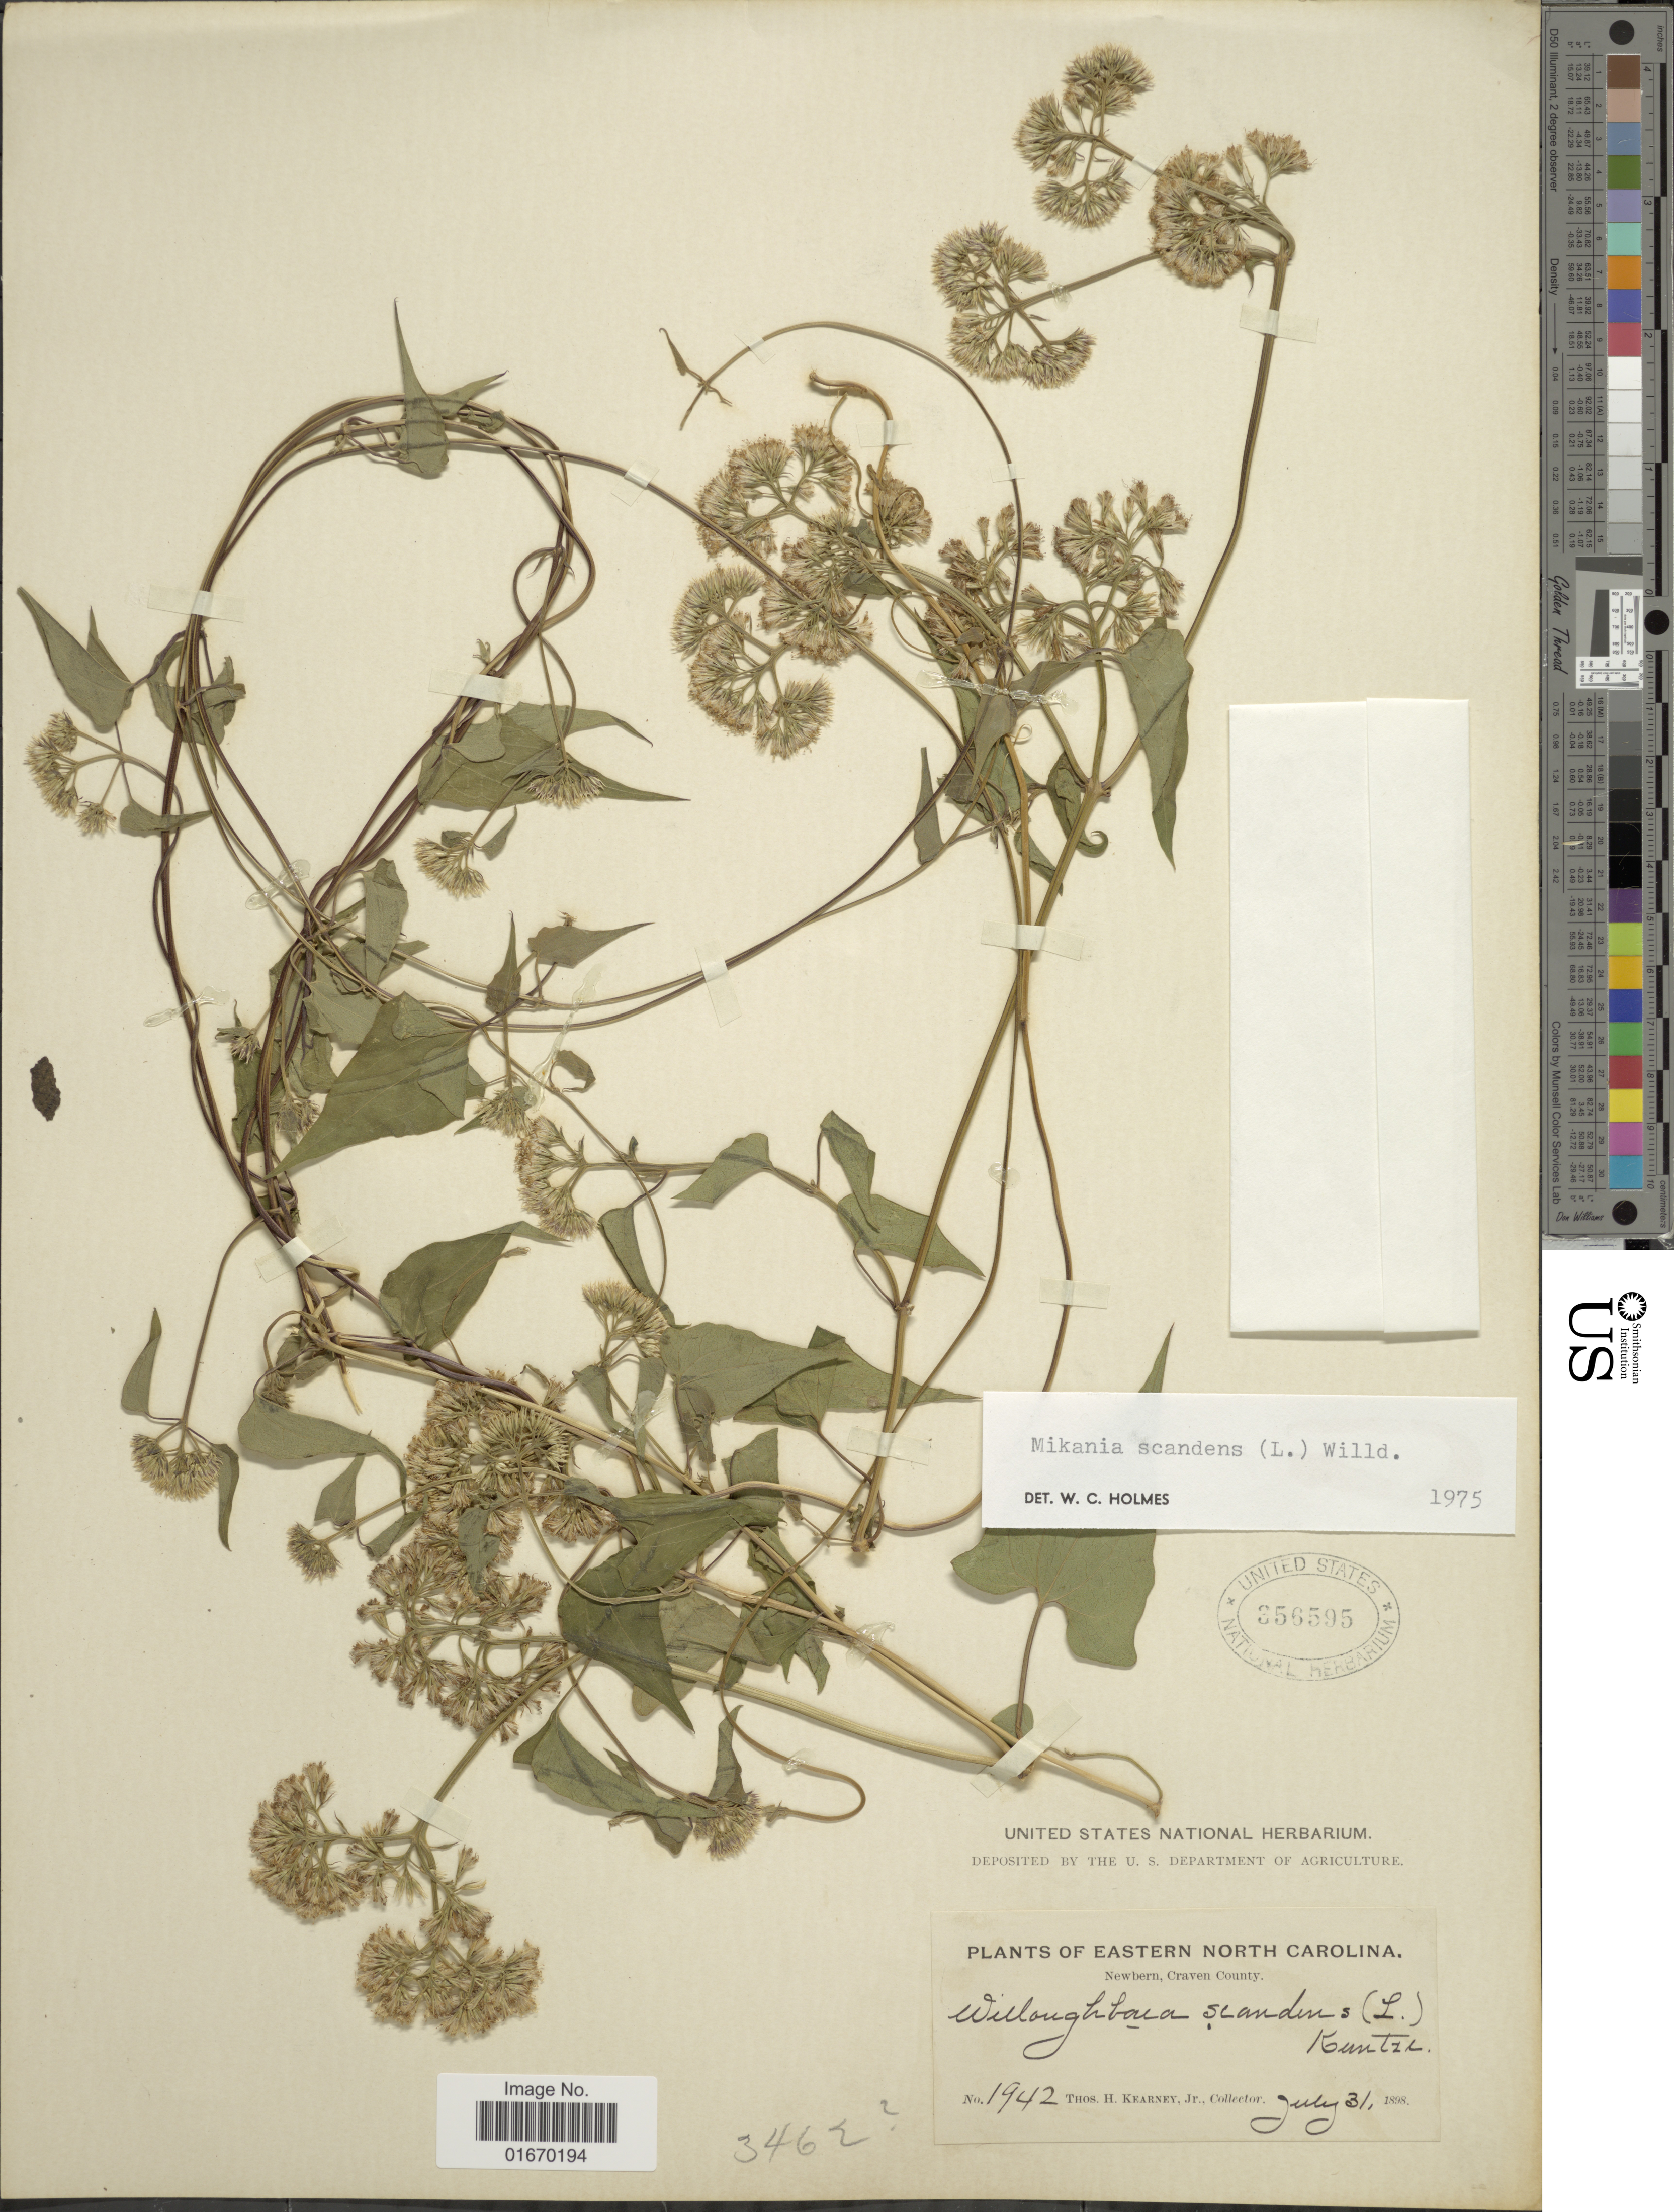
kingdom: Plantae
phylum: Tracheophyta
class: Magnoliopsida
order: Asterales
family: Asteraceae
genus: Mikania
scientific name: Mikania scandens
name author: (L.) Willd.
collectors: T. H. Kearney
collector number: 1942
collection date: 1898-07-31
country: United States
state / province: North Carolina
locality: Eastern North Carolina, Newbern, Craven County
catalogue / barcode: US 356595